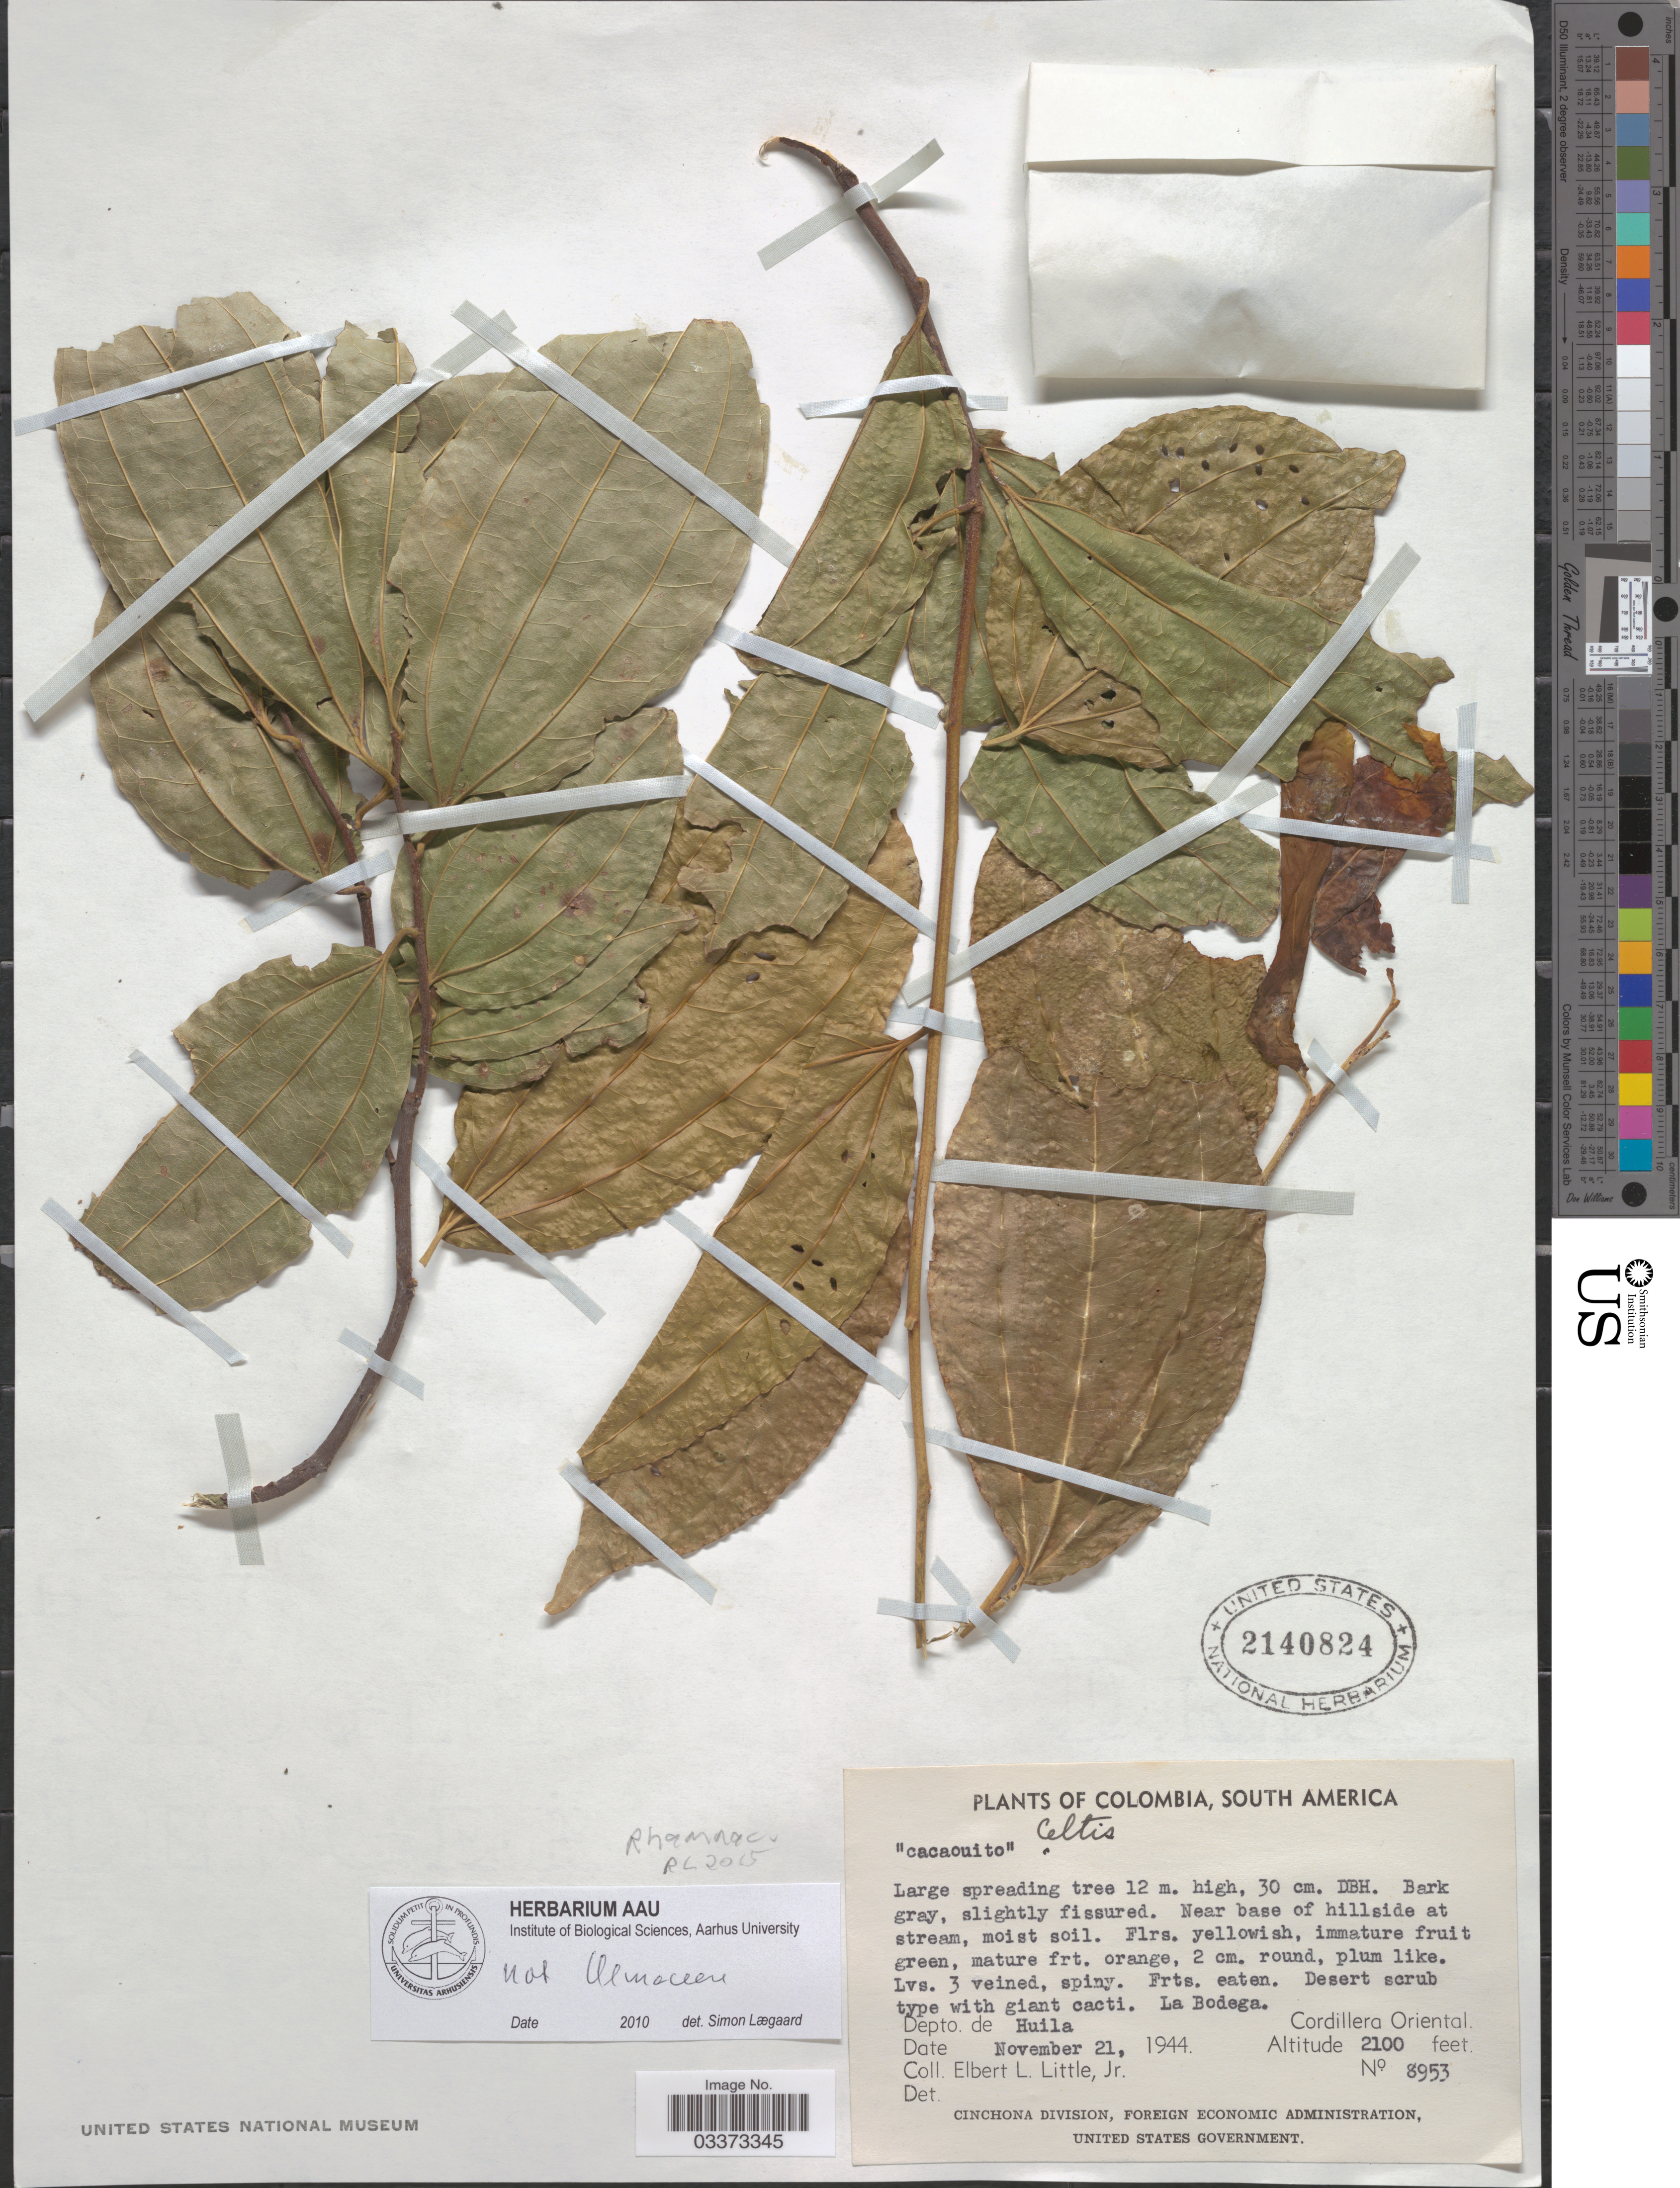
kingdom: Plantae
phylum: Tracheophyta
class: Magnoliopsida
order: Rosales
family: Rhamnaceae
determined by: Liesner, R. L.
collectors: E. L. Little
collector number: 8953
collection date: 1944-11-21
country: Colombia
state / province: Huila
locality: Near base hillside at stream. La Bodega. Depto. de Huila. Cordillera Oriental.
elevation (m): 640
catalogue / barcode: US 2140824